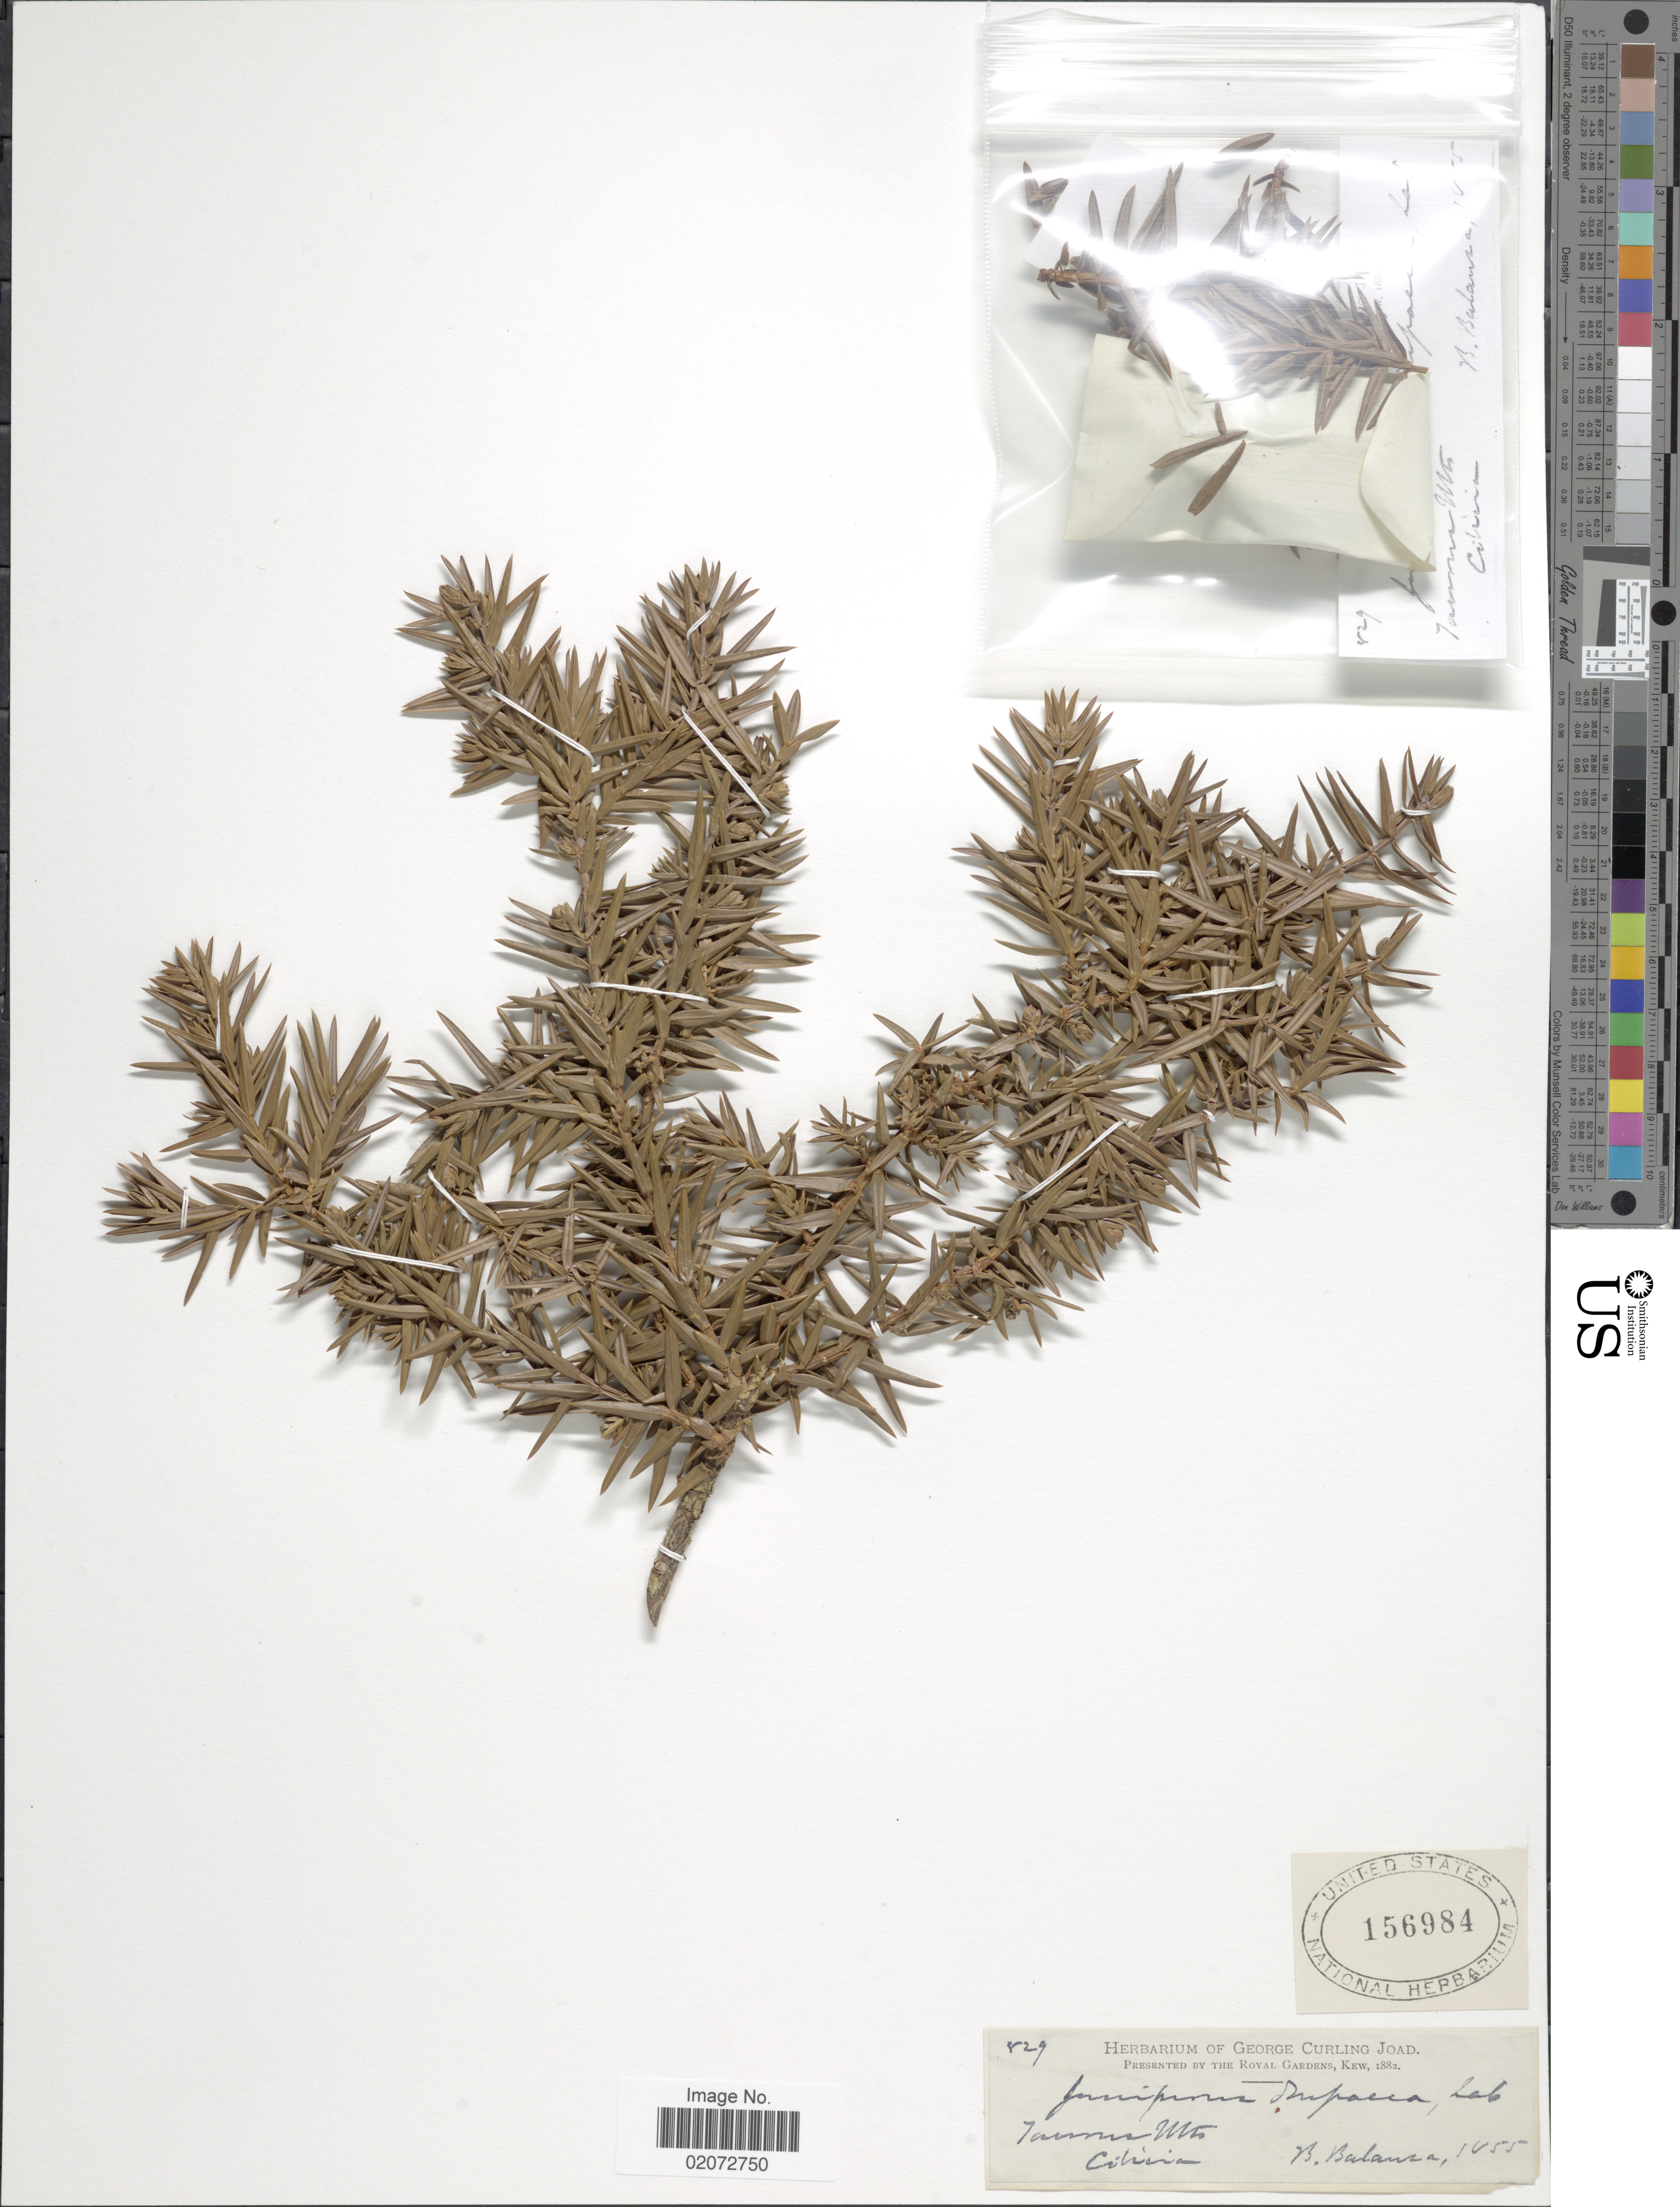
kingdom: Plantae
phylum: Tracheophyta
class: Pinopsida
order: Pinales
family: Cupressaceae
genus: Juniperus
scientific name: Juniperus drupacea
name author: Labill.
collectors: B. Balansa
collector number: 829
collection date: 1855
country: Turkey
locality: [illegible text] Mts. Cilicia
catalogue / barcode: US 156984